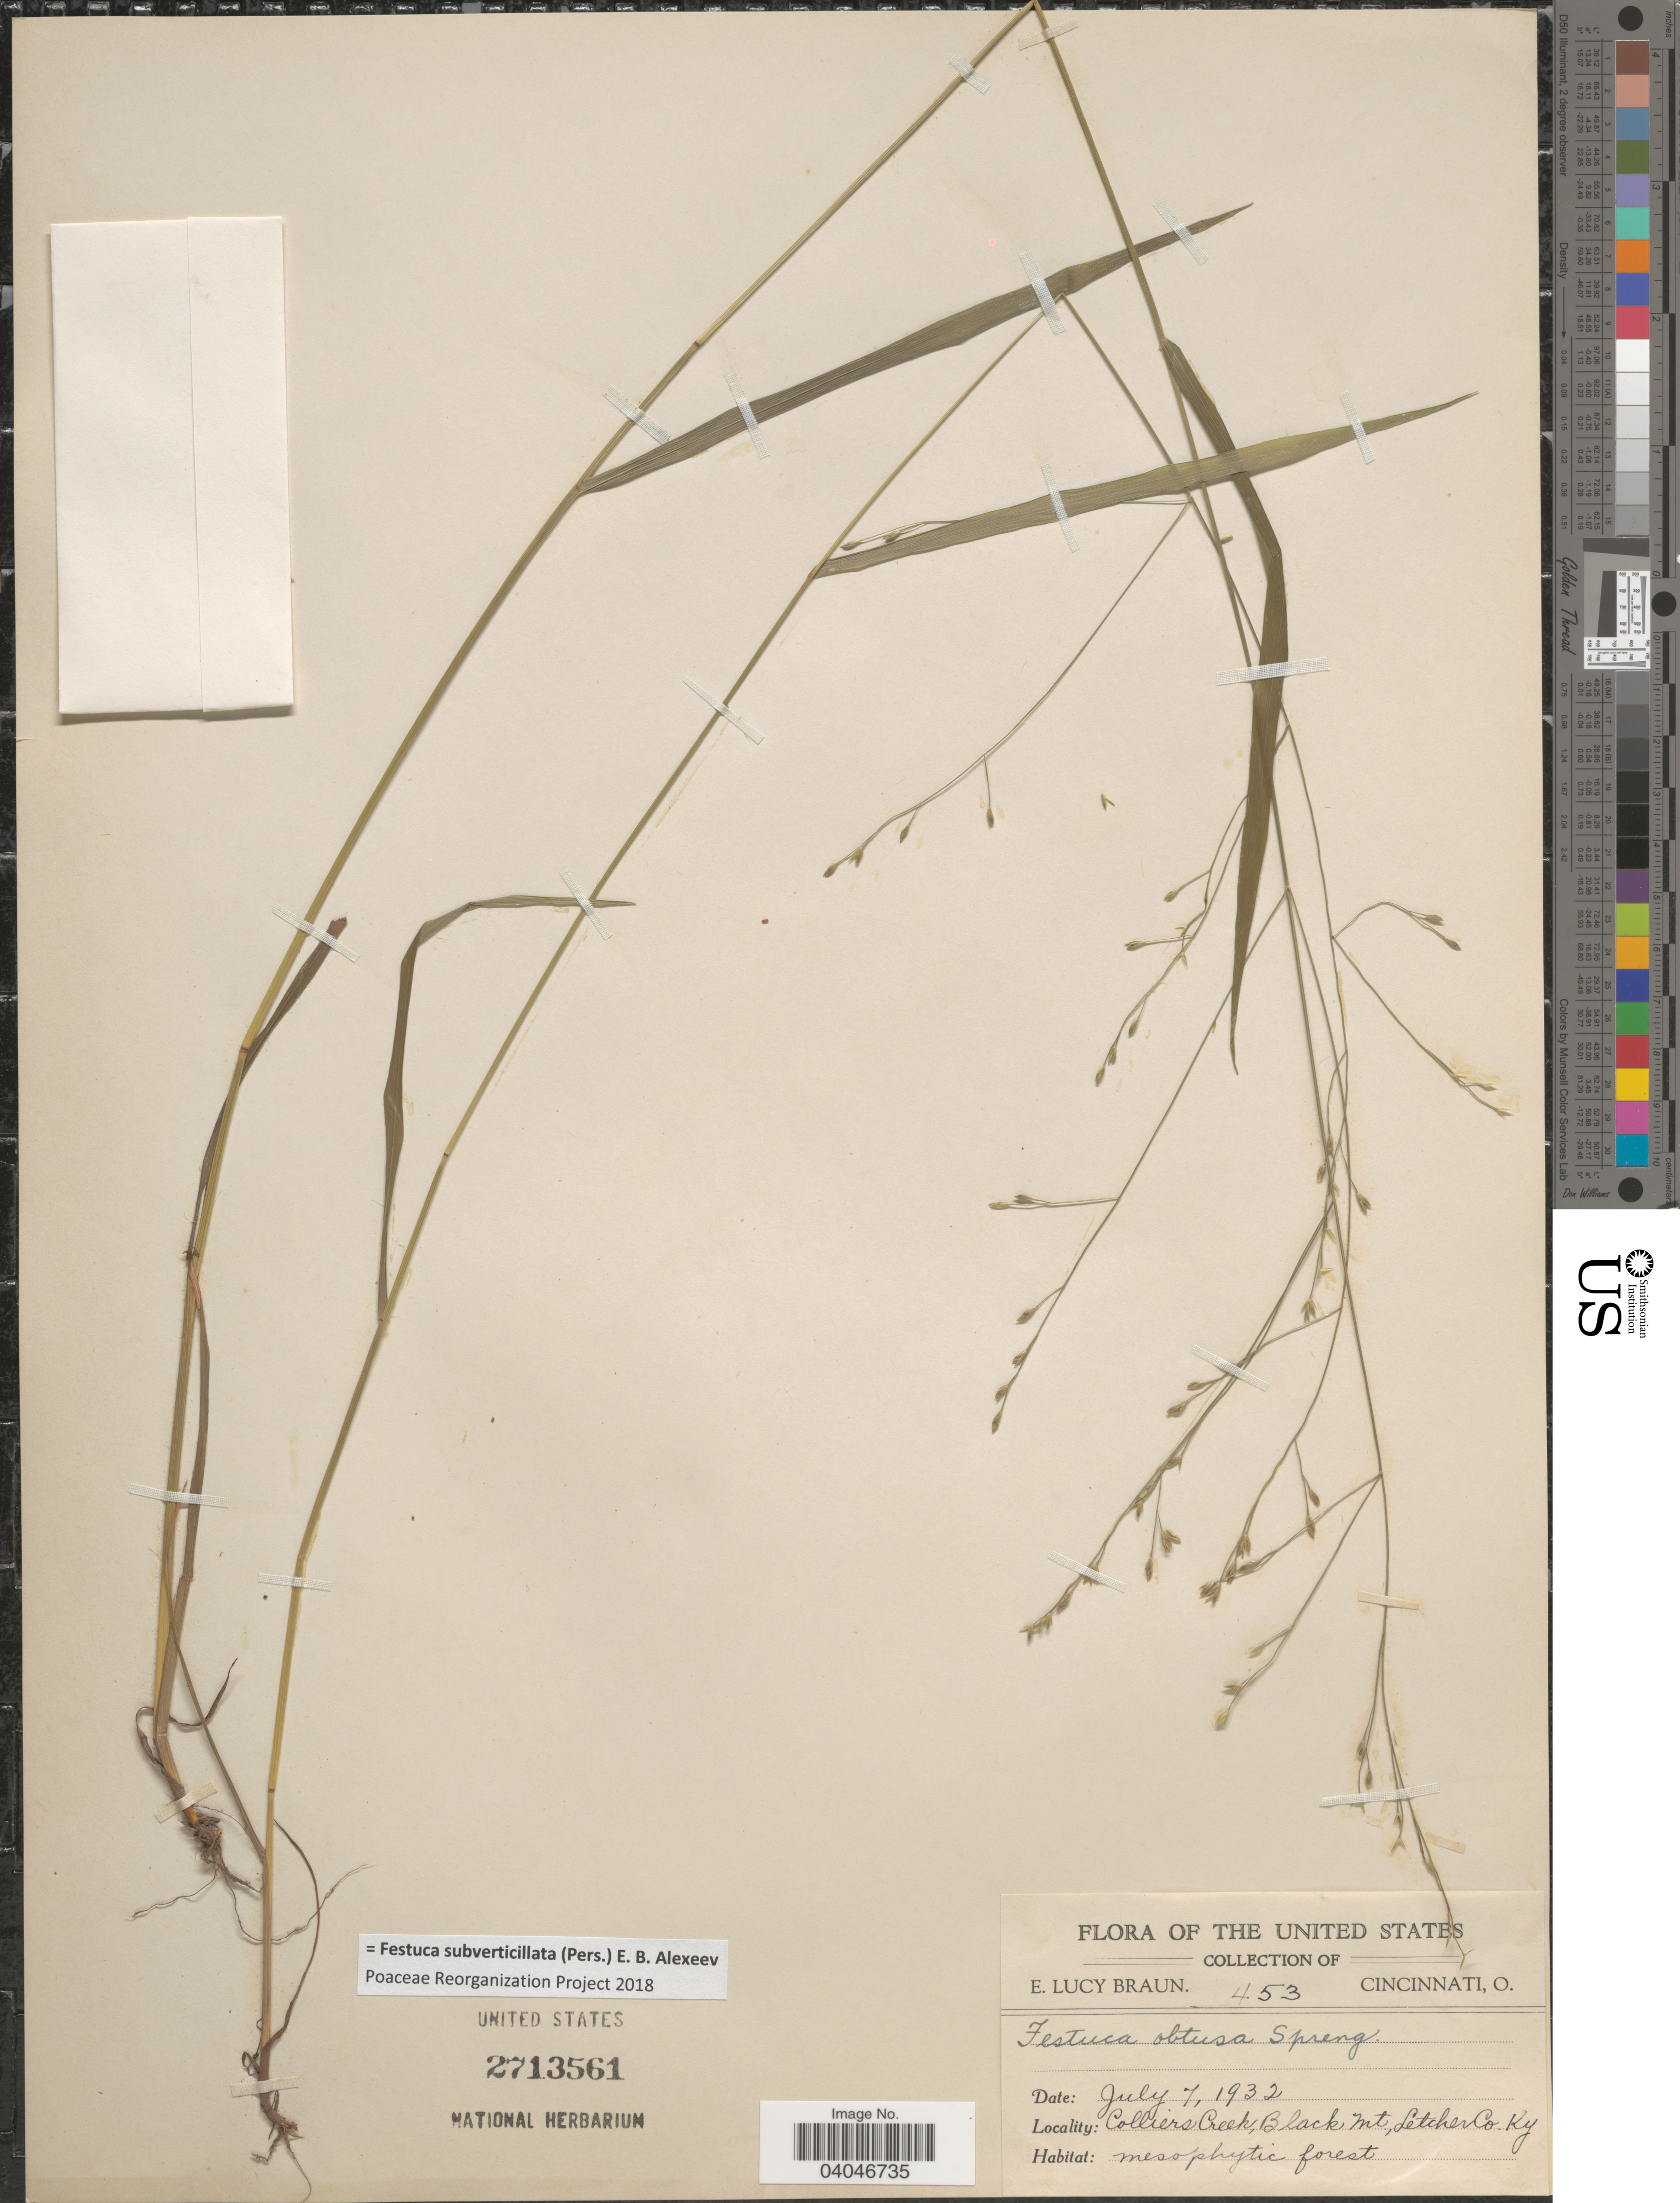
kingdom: Plantae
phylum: Tracheophyta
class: Liliopsida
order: Poales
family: Poaceae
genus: Festuca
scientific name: Festuca subverticillata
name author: (Pers.) E.B. Alexeev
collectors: E. L. Braun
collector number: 453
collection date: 1932-07-07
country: United States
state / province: Kentucky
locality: Colliers Creek, Black Mt, Letcher Co.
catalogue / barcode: US 2713561